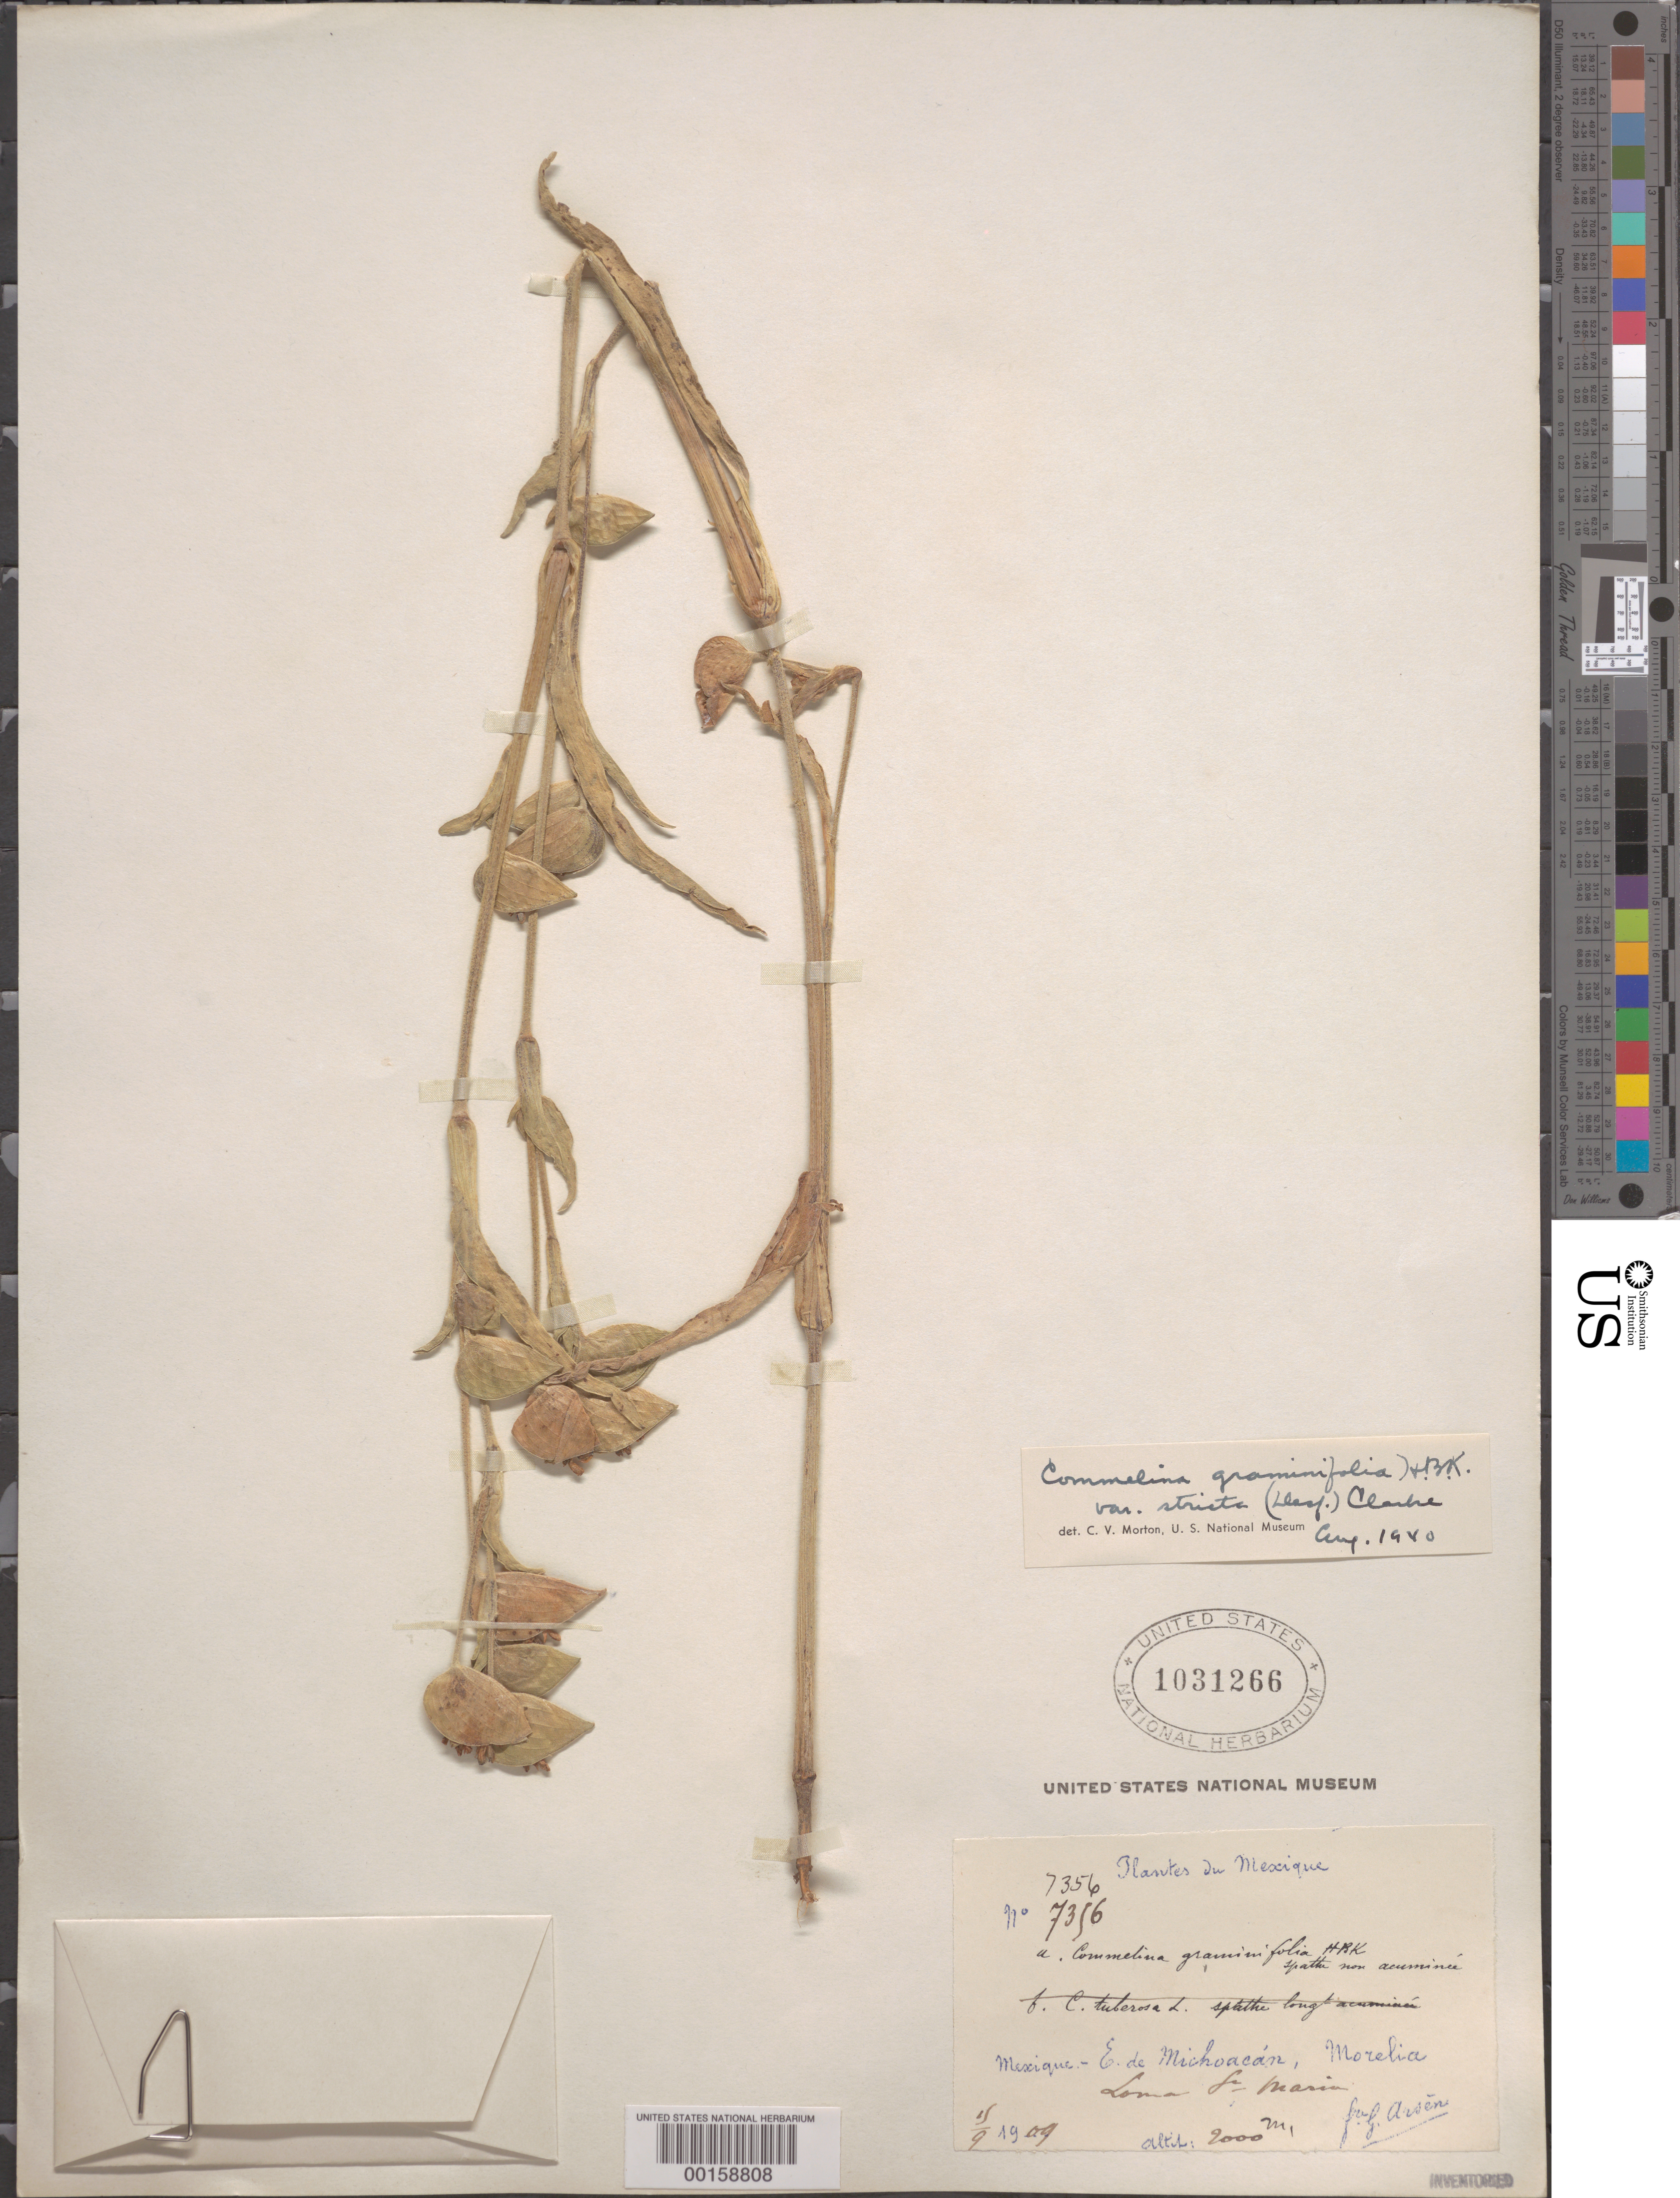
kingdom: Plantae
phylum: Tracheophyta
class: Liliopsida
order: Commelinales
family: Commelinaceae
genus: Commelina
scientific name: Commelina graminifolia var. stricta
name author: (Desf.) C.B. Clarke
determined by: Morton, C. V.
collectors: Bro. G. Arsène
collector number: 7356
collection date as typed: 09 Apr 1909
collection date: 1909-04-09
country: Mexico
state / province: Michoacán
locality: Morelia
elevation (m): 2000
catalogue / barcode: US 1031266